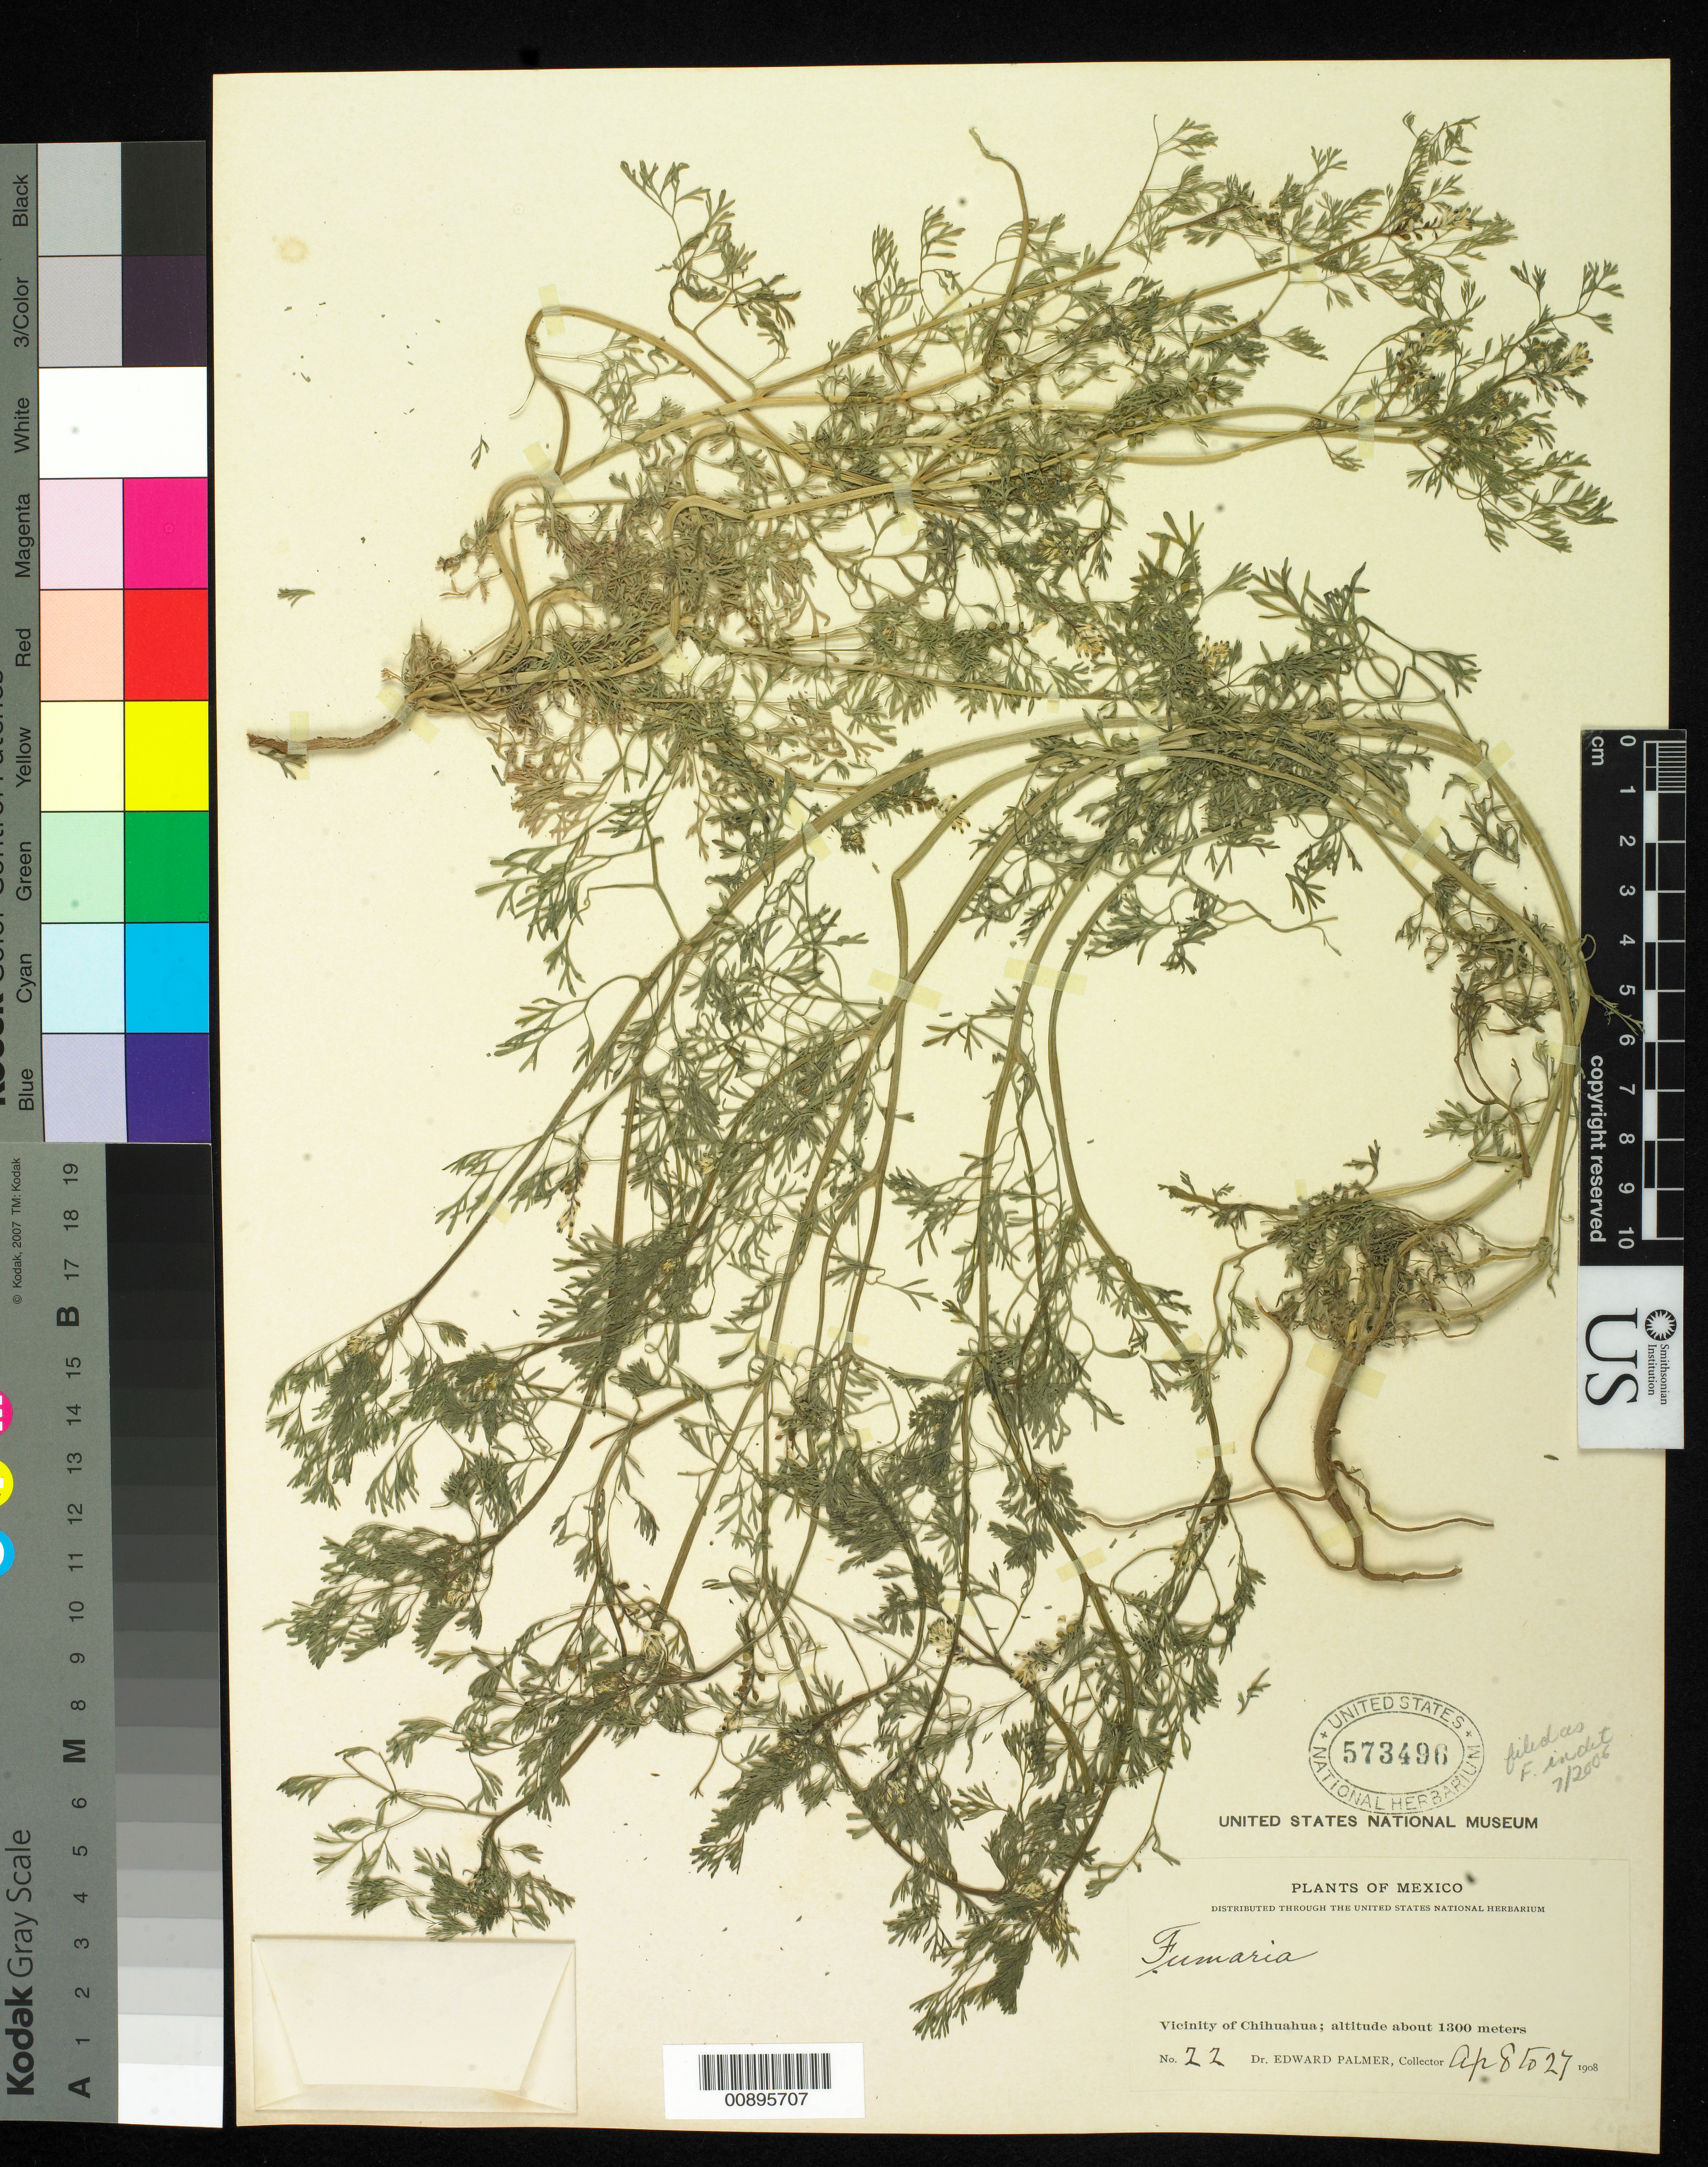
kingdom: Plantae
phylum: Tracheophyta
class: Magnoliopsida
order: Ranunculales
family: Papaveraceae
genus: Fumaria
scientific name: Fumaria sp.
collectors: E. Palmer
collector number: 22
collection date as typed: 08 Apr 1908 to 27 Apr 1908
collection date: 1908-04-08/1908-04-27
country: Mexico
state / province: Chihuahua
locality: Vicinity of Chihuahua.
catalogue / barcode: US 573496